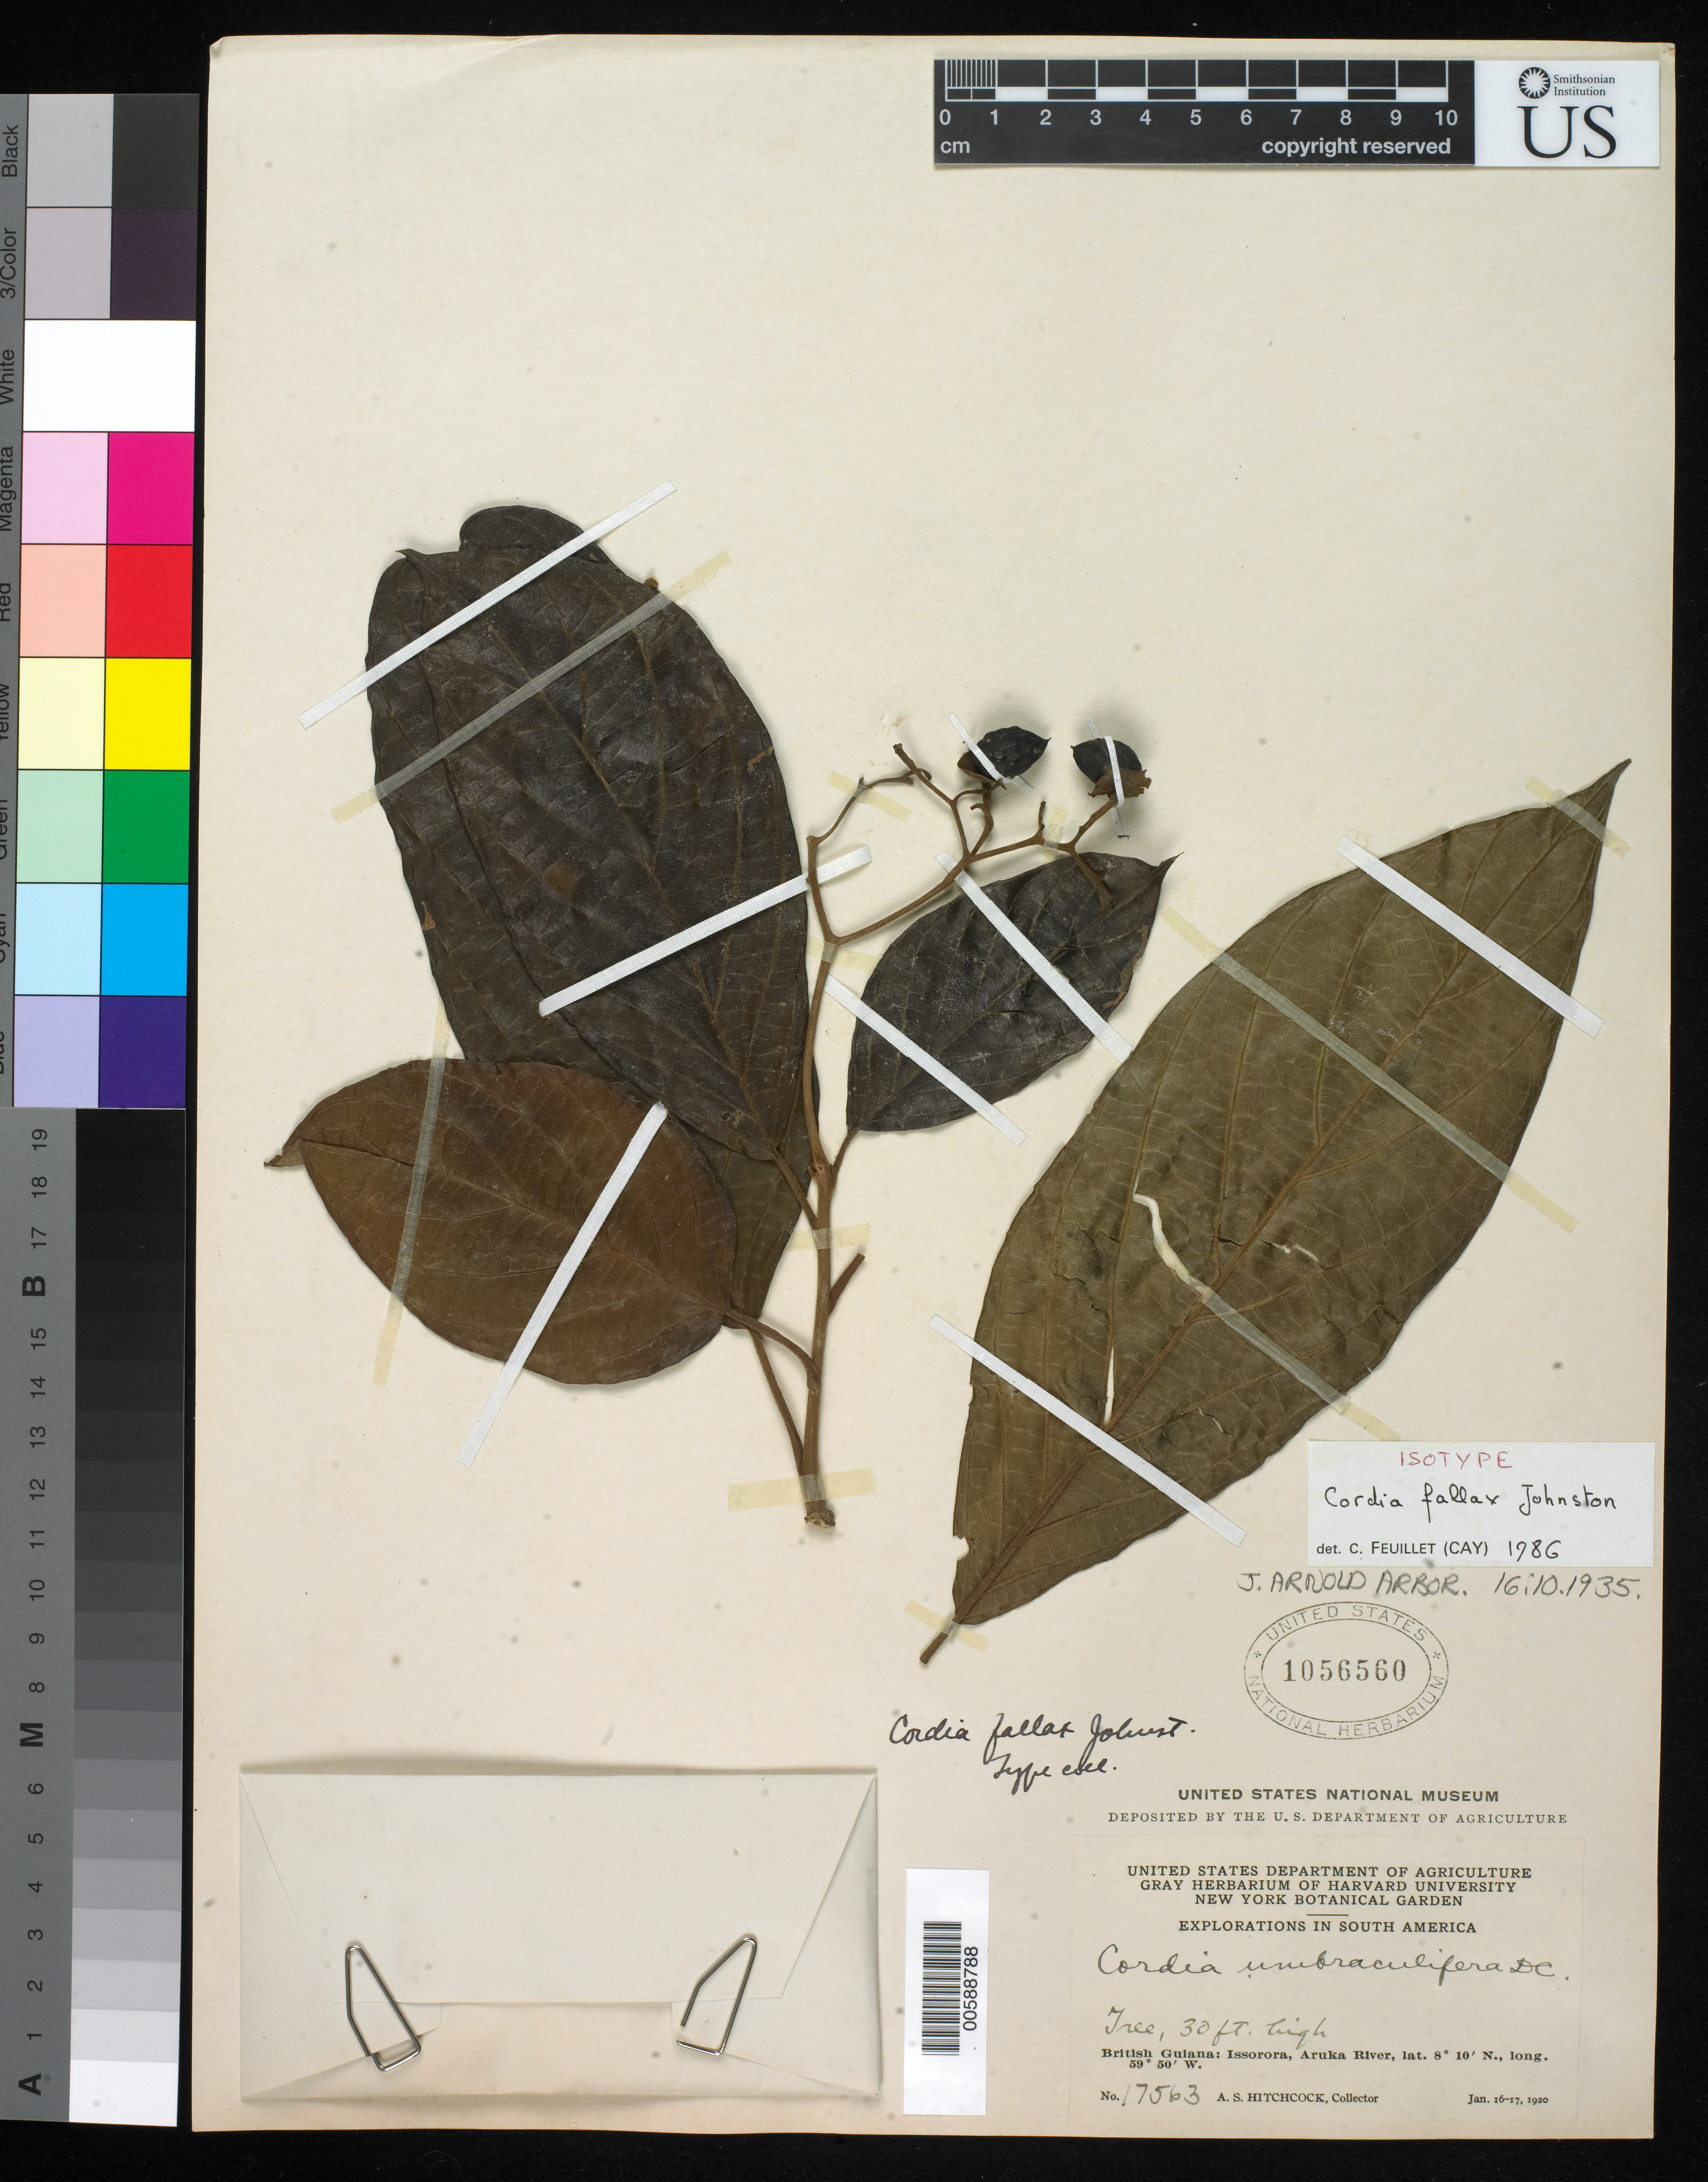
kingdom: Plantae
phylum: Tracheophyta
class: Magnoliopsida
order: Boraginales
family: Cordiaceae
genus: Cordia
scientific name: Cordia fallax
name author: I.M. Johnst.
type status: Isotype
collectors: A. S. Hitchcock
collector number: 17563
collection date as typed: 16 Jan 1920 to 17 Jan 1920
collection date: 1920-01-16/1920-01-17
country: Guyana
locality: Issorora, Aruka River.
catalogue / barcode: US 1056560